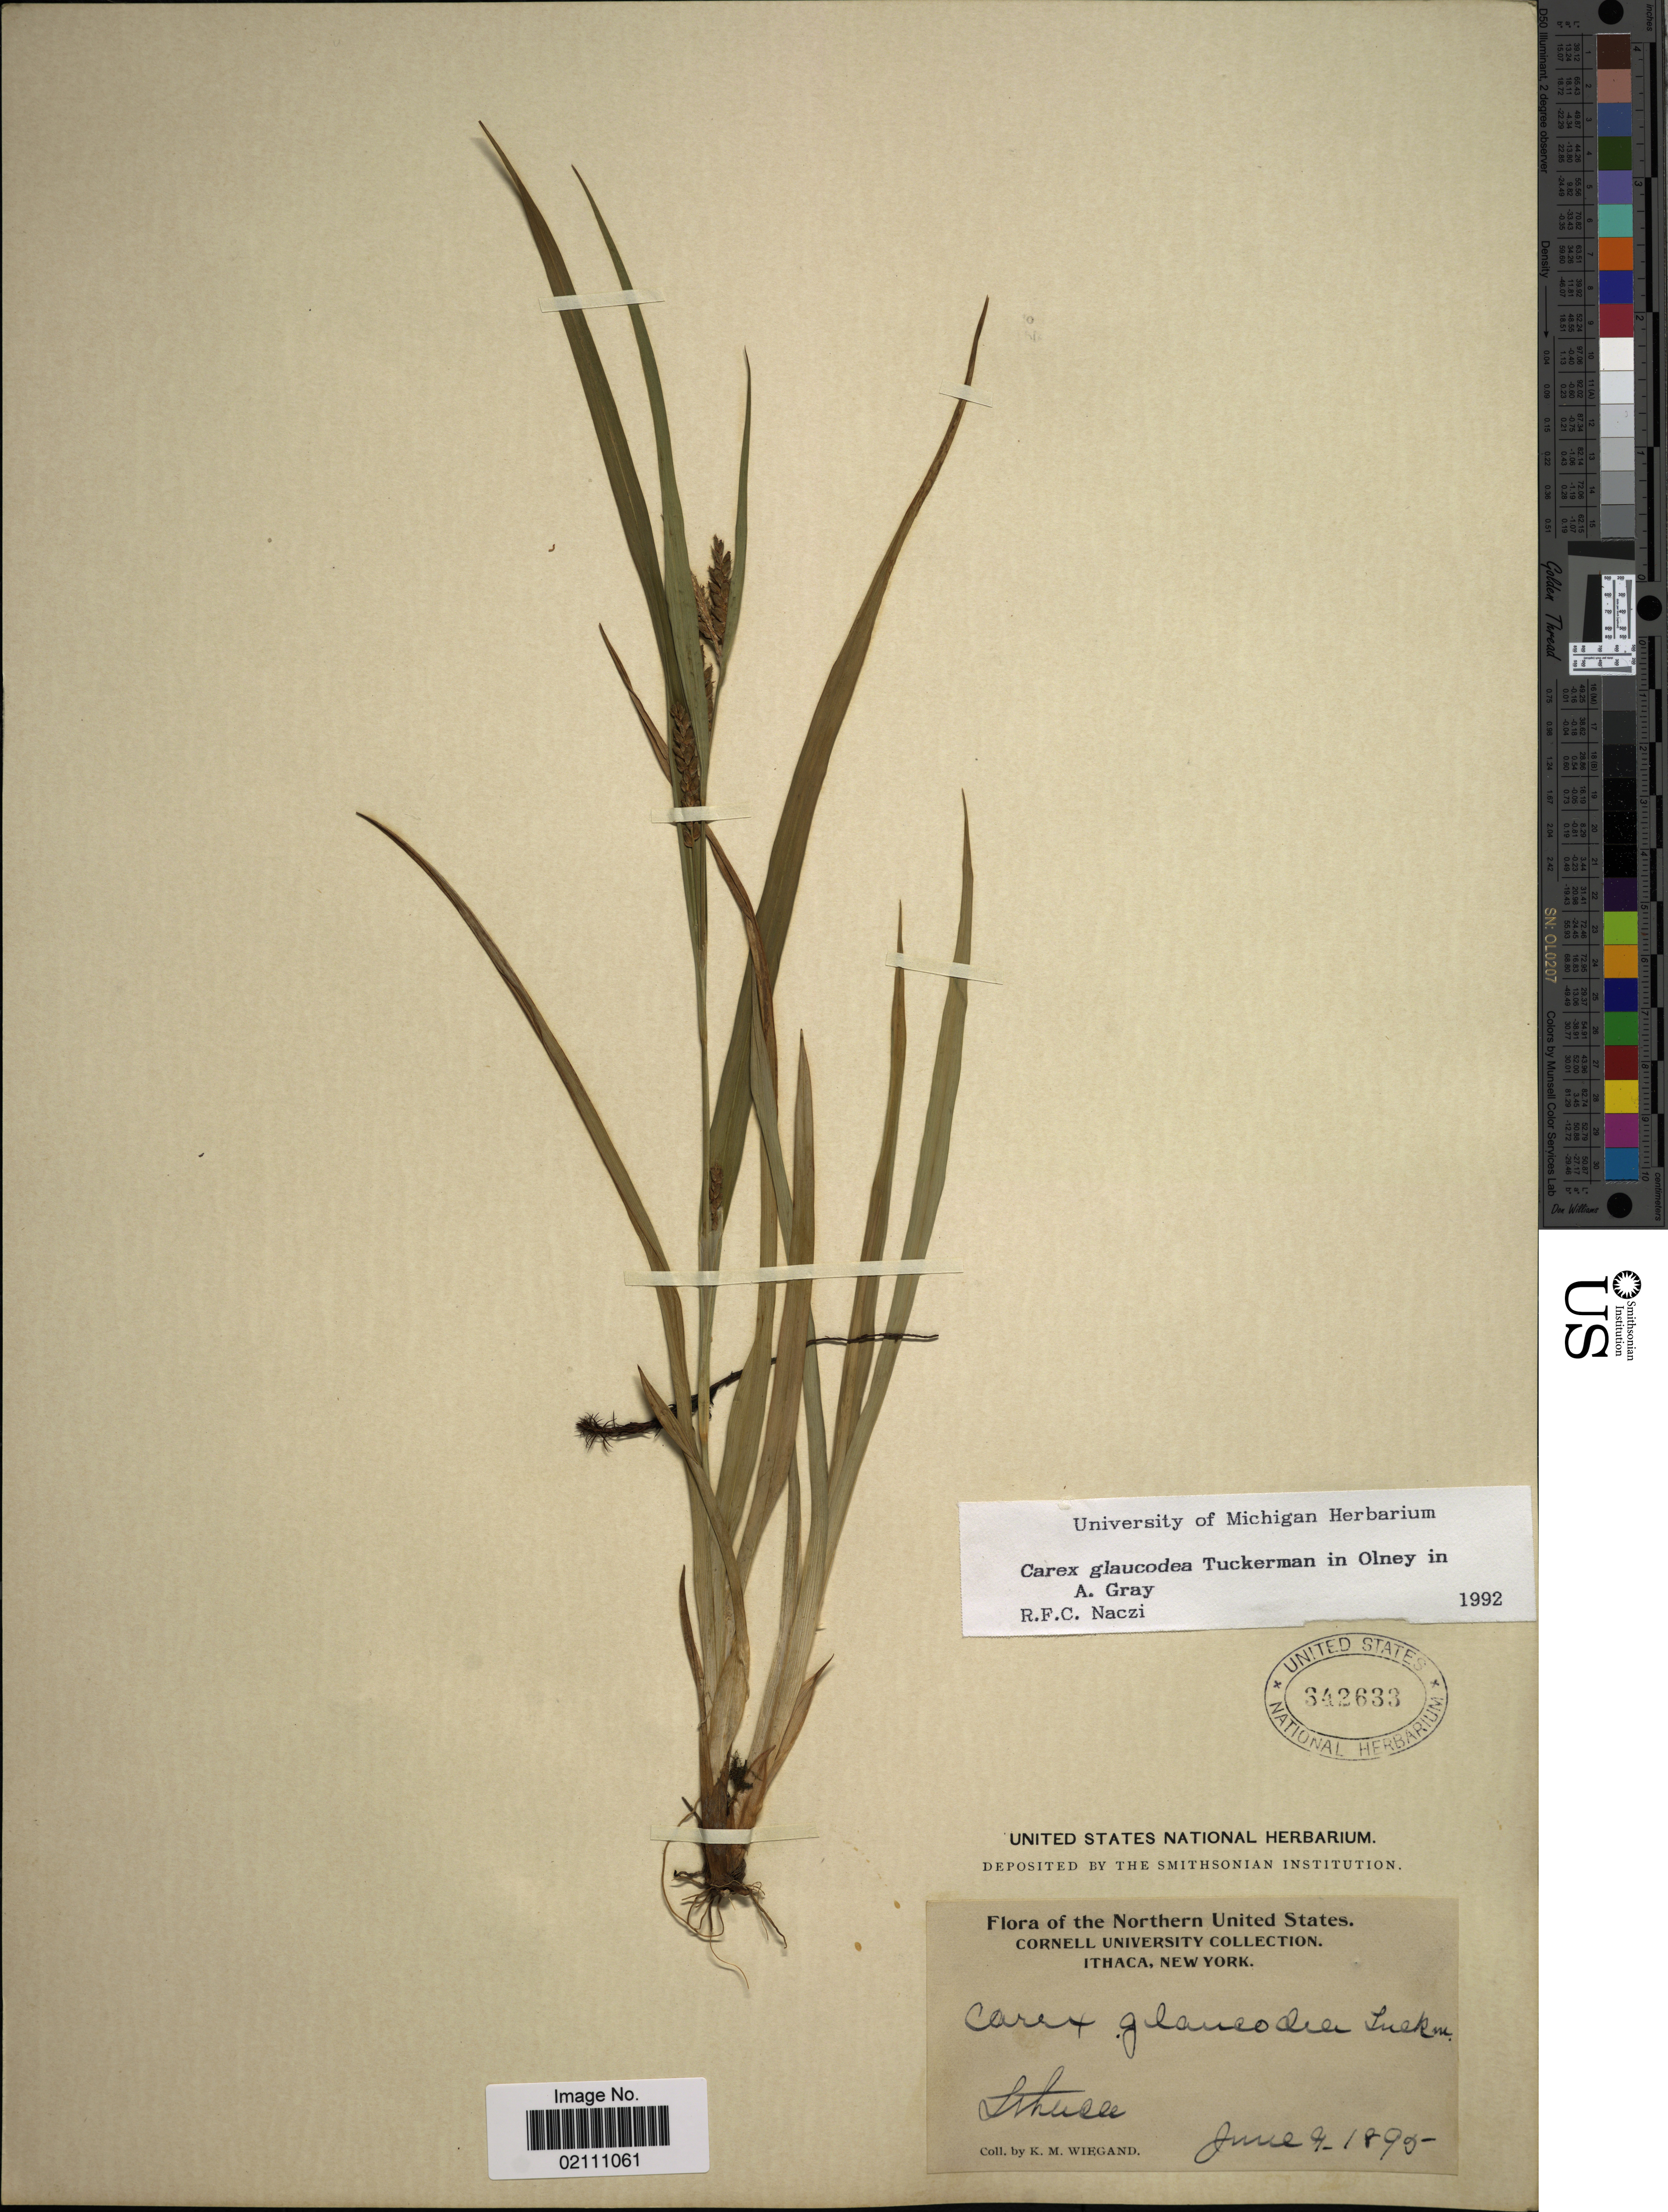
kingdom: Plantae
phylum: Tracheophyta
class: Liliopsida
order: Poales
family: Cyperaceae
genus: Carex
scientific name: Carex glaucodea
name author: Tuck. ex Olney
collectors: K. M. Wiegand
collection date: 1895-06-09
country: United States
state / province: New York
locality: The Northern United States, Ithaca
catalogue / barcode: US 342633